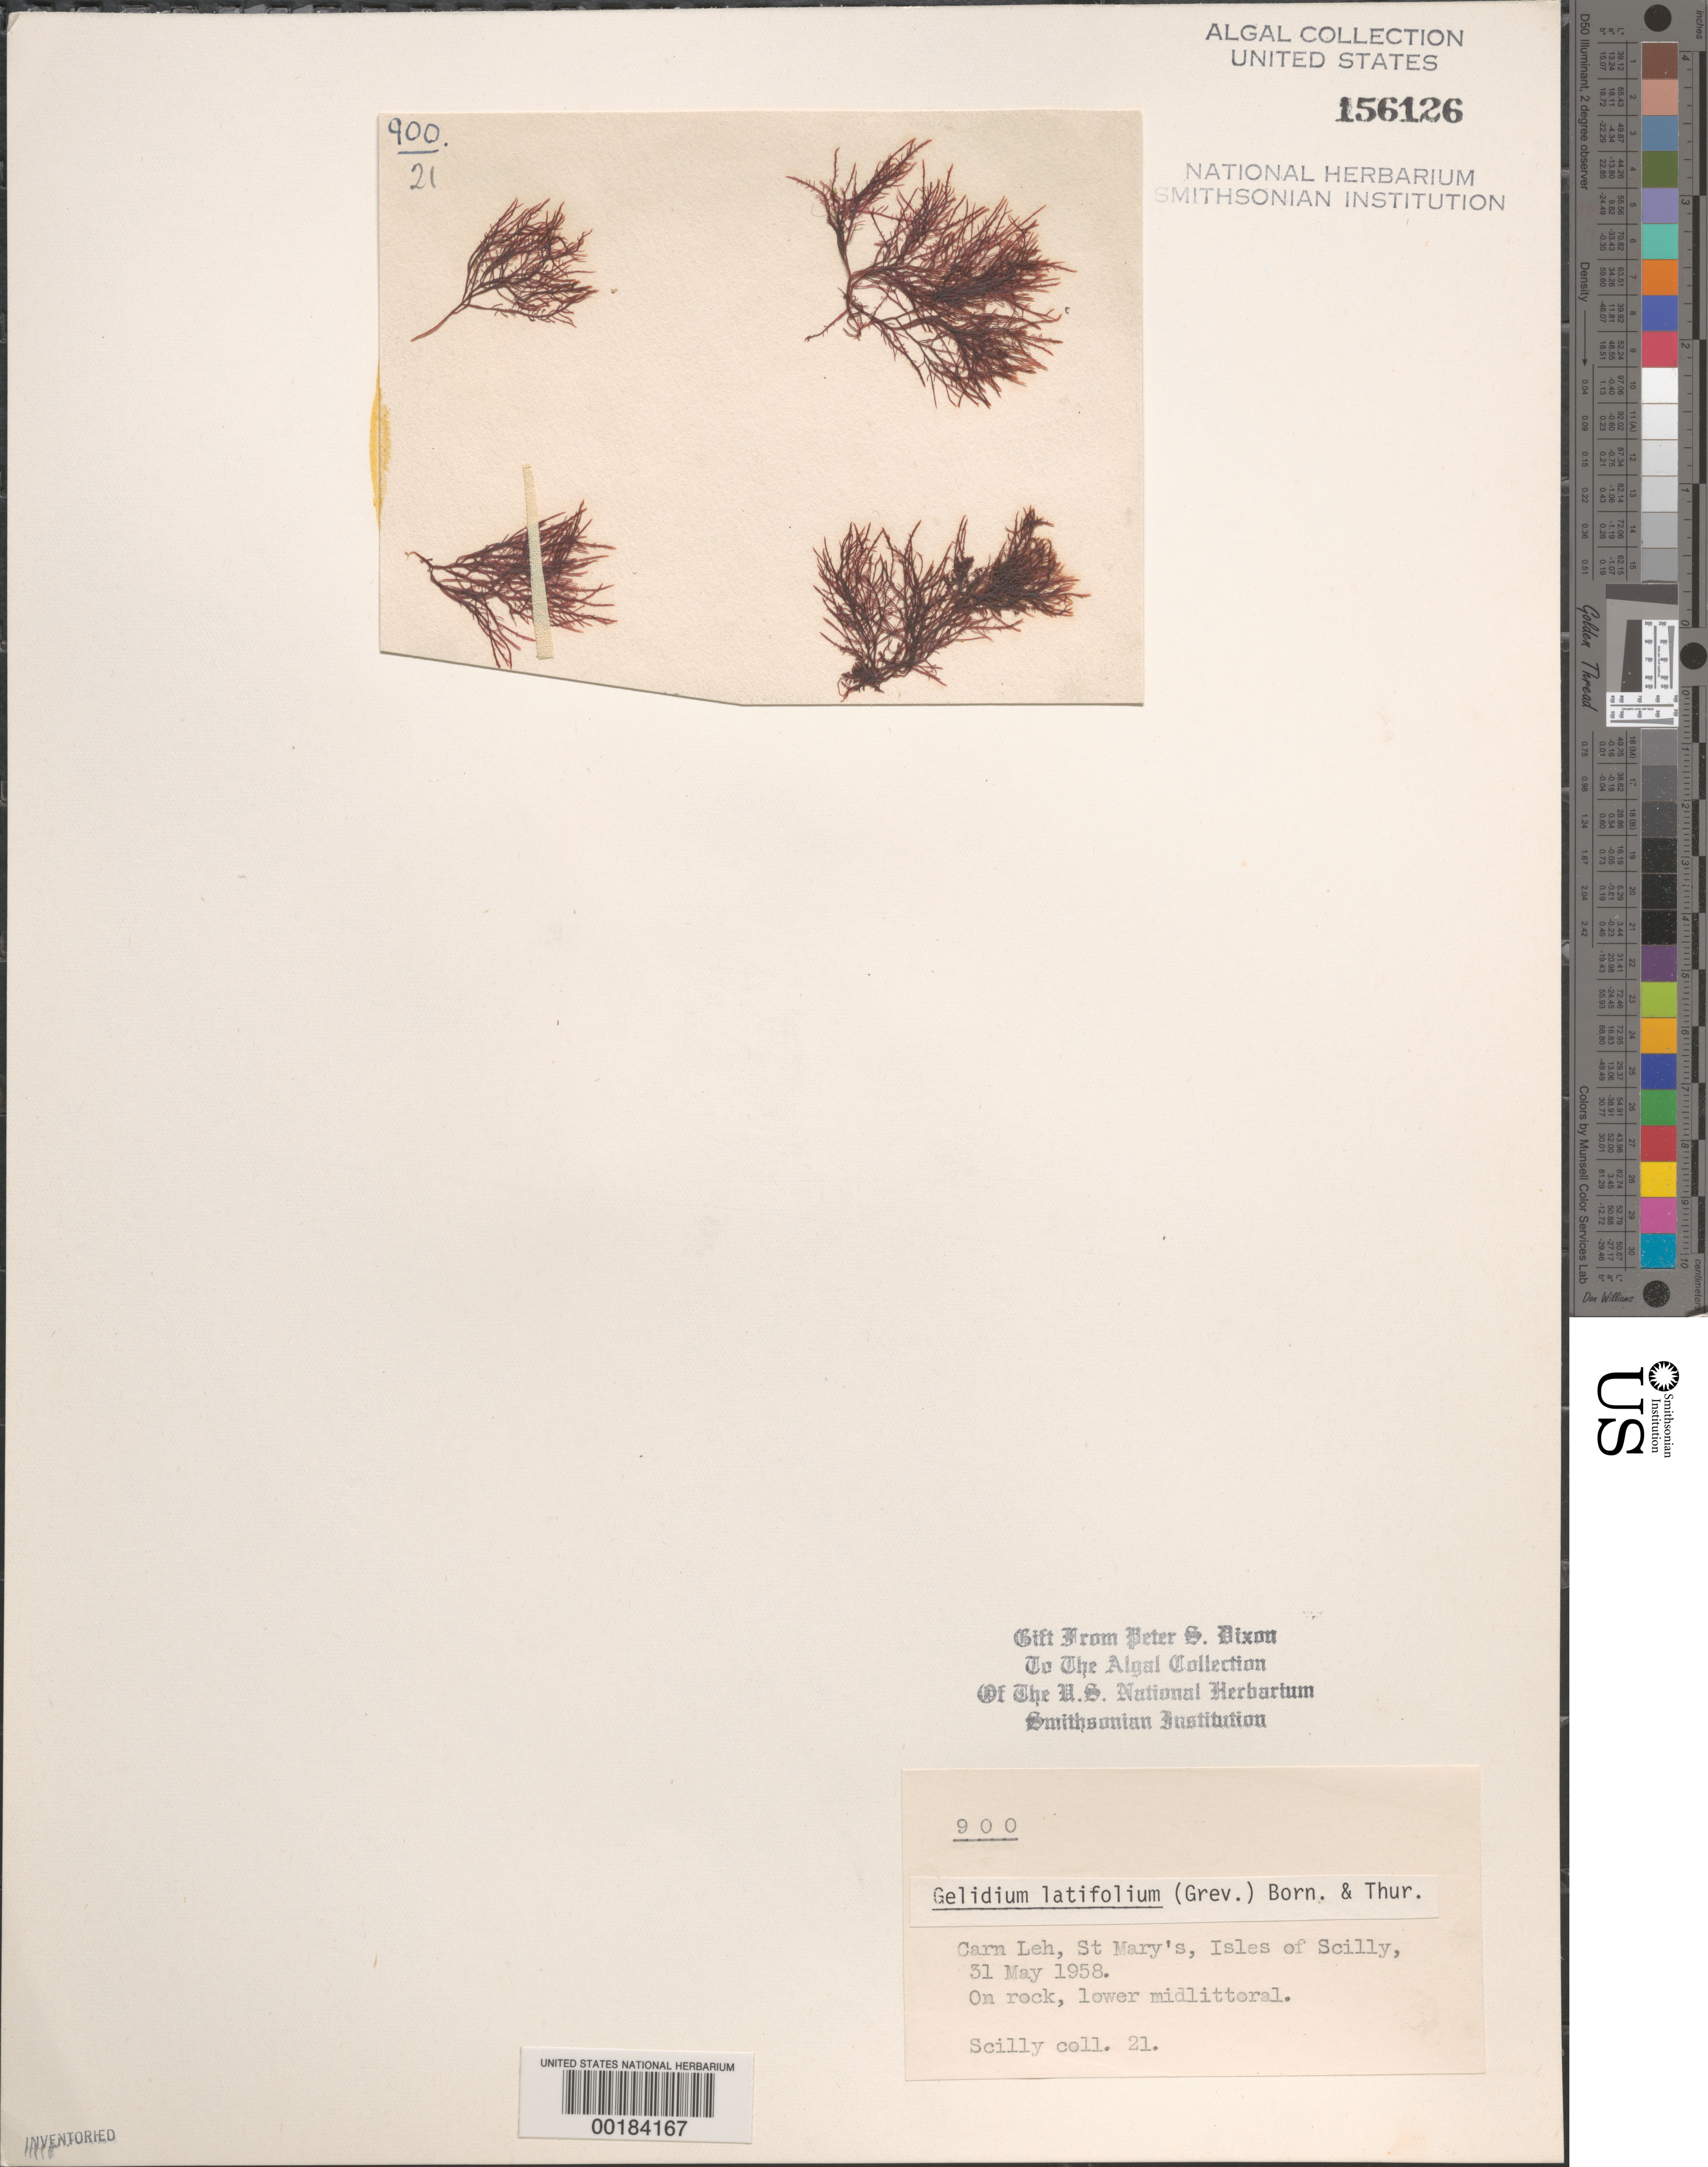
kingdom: Plantae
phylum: Rhodophyta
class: Florideophyceae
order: Gelidiales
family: Gelidiaceae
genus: Gelidium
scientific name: Gelidium spinosum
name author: (S.G. Gmel.) P.C. Silva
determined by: Algae name updating Project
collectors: P. S. Dixon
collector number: PSD 900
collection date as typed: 31 May 1958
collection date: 1958-05-31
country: United Kingdom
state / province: England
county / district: Council of the Isles of Scilly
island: St. Mary's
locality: Carn Leh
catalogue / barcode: US 156126